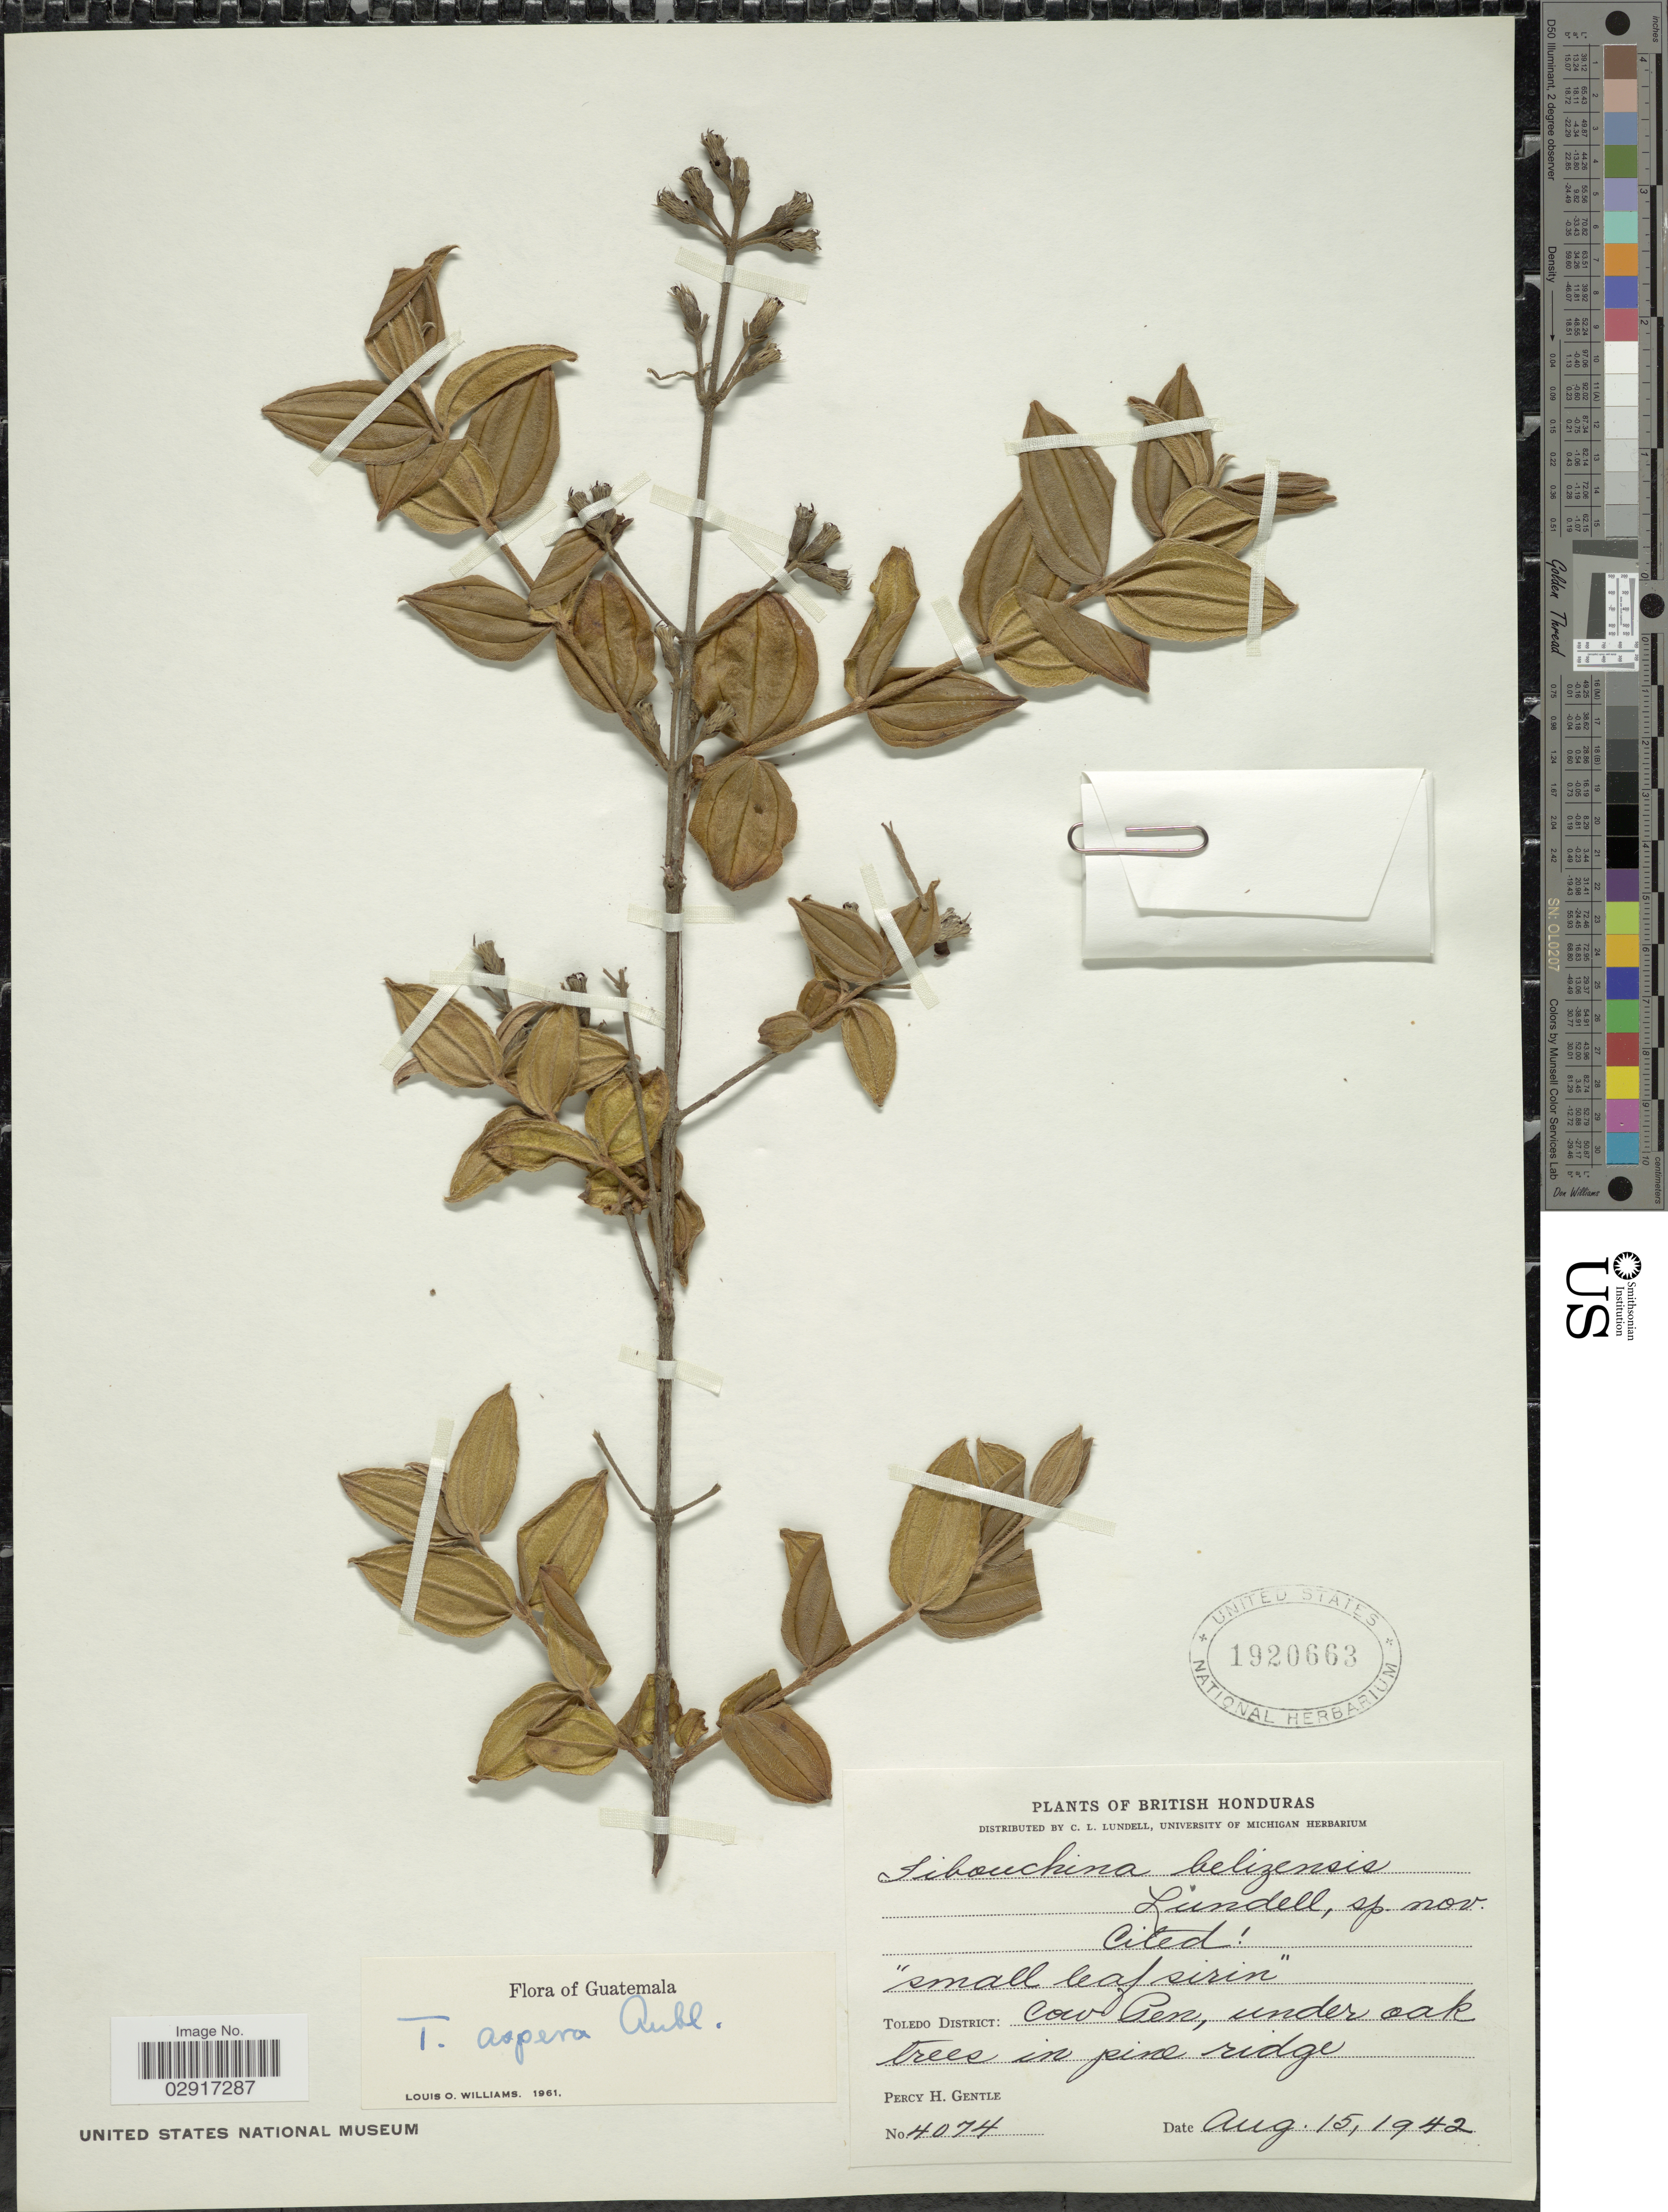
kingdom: Plantae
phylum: Tracheophyta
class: Magnoliopsida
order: Myrtales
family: Melastomataceae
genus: Tibouchina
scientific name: Tibouchina aspera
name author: Aubl.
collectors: P. H. Gentle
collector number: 4074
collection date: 1942-08-15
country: Belize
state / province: Toledo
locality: British Honduras. Toledo District: Cow Pen.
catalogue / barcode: US 1920663